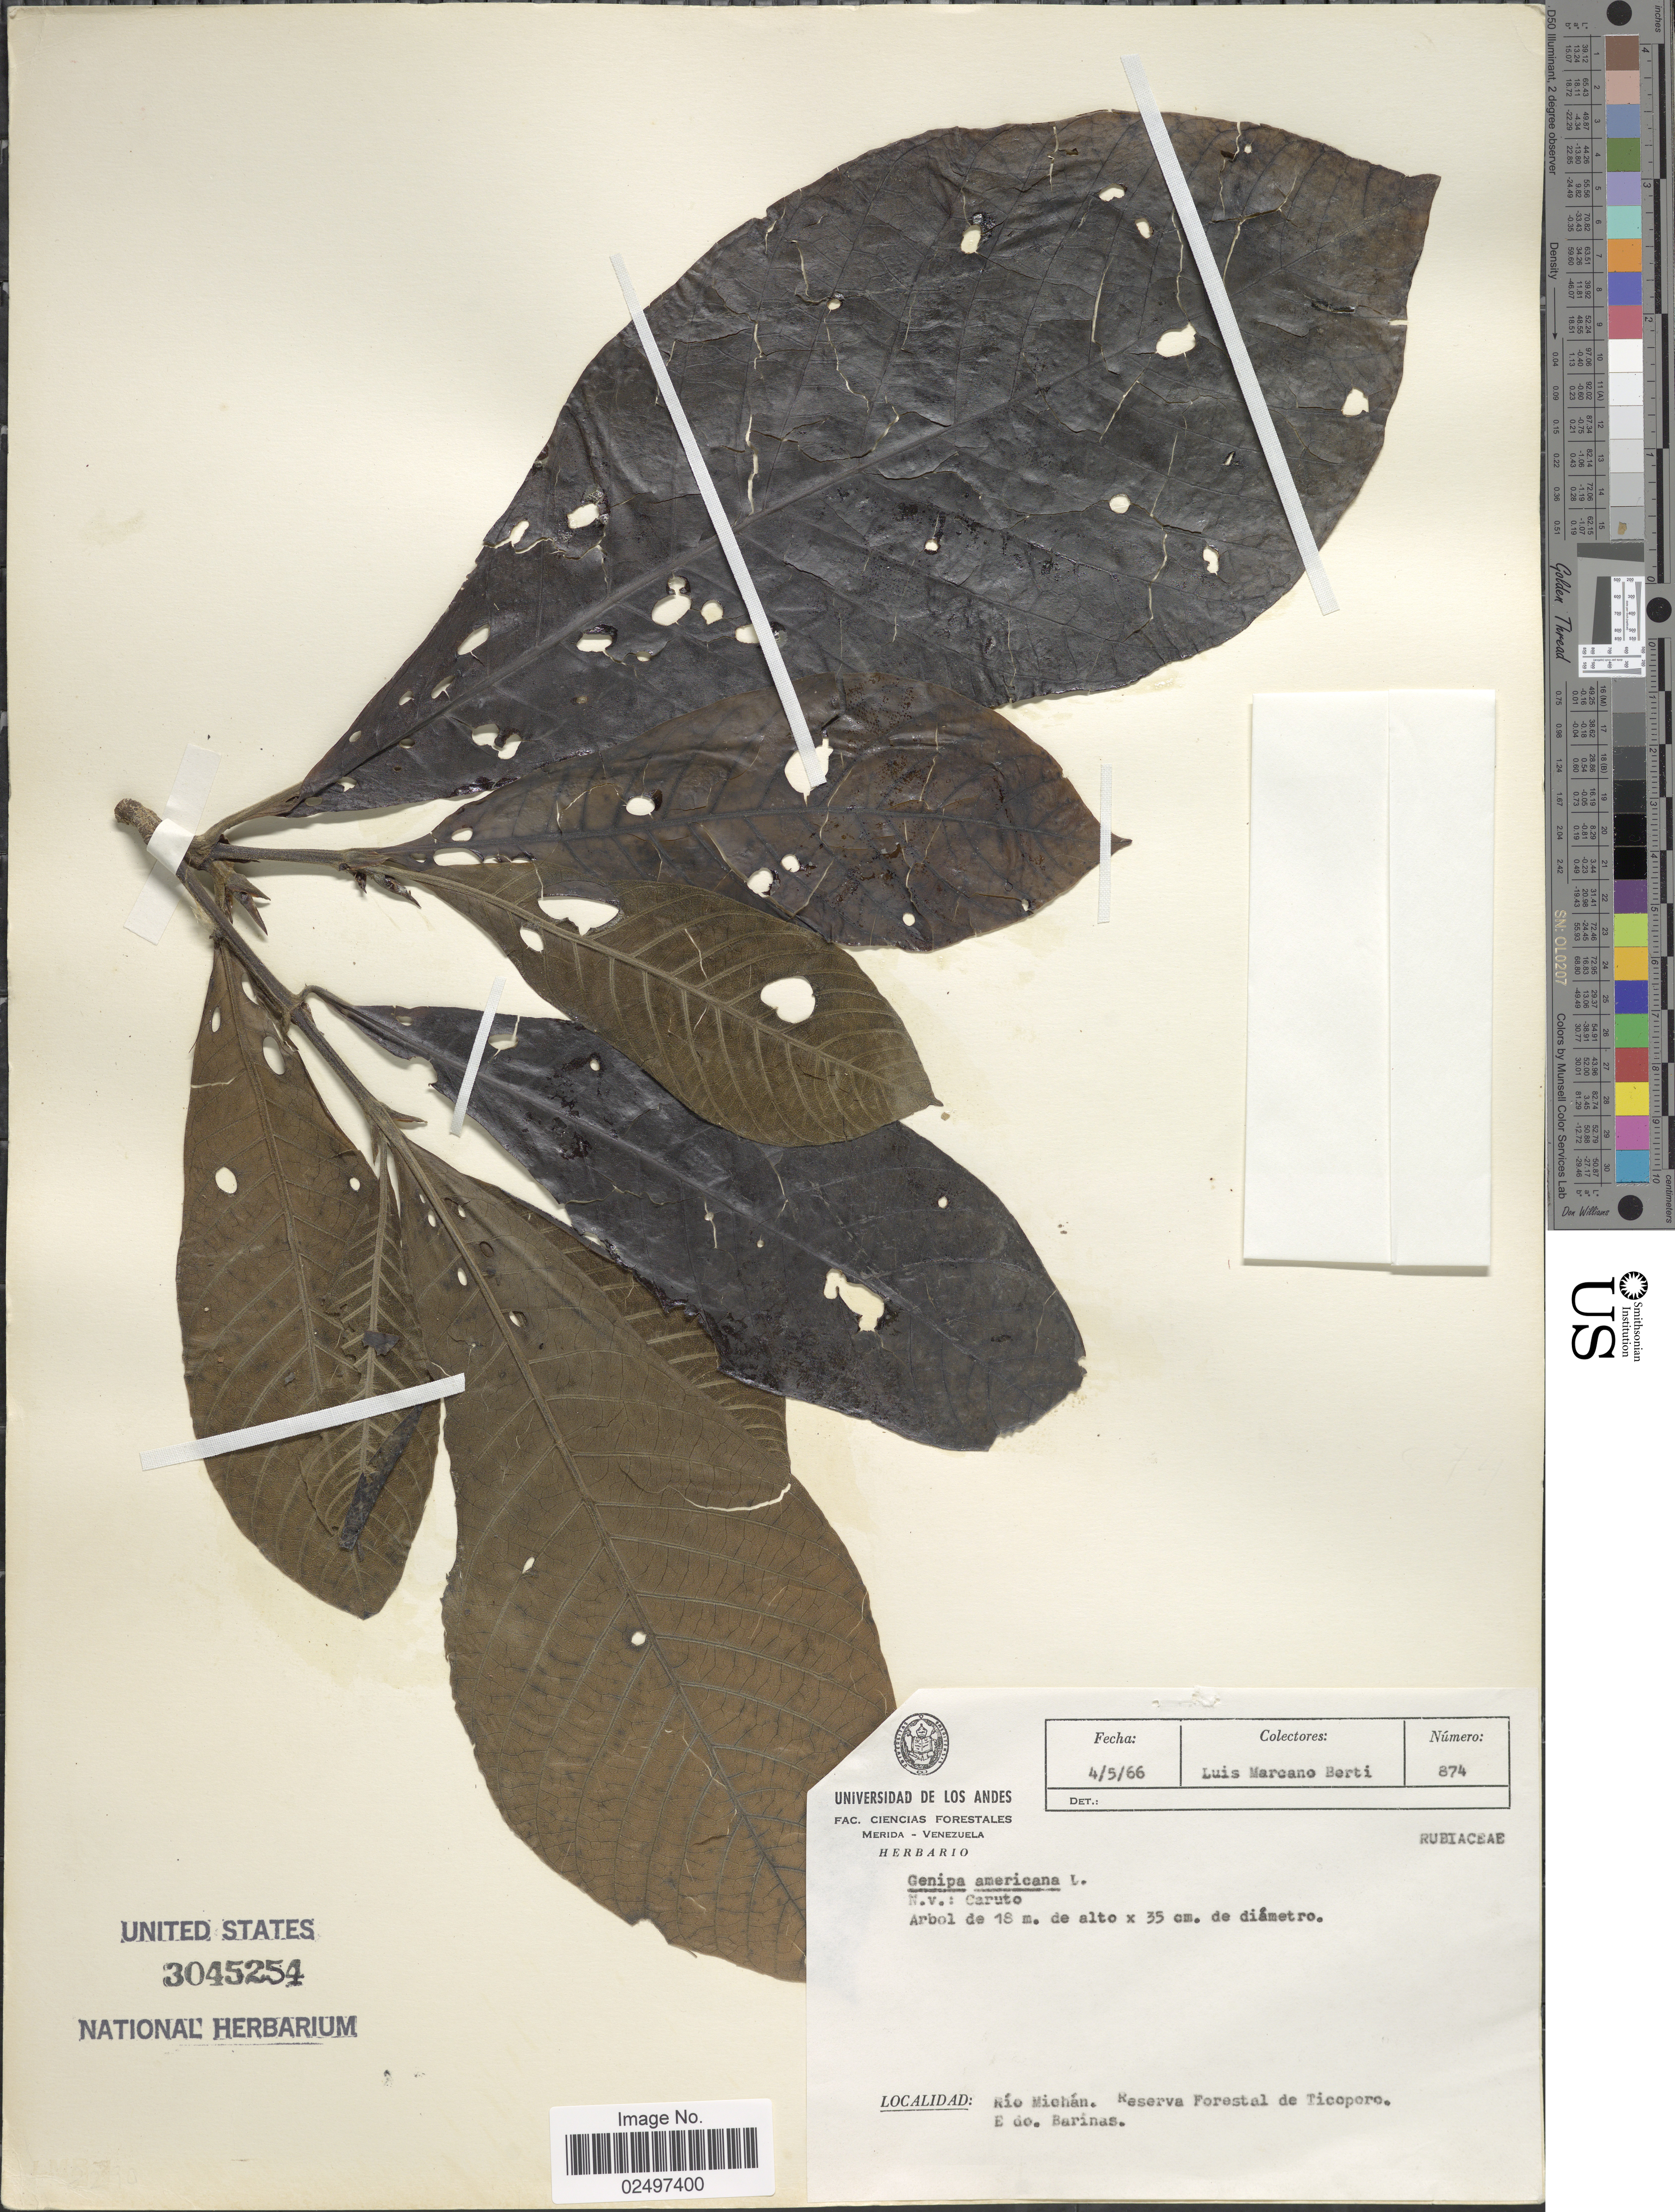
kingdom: Plantae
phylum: Tracheophyta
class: Magnoliopsida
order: Gentianales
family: Rubiaceae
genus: Genipa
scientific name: Genipa americana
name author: L.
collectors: L. Marcano-Berti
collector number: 874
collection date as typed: Transcribed d/m/y: 4/5/66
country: Venezuela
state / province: Barinas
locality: Rio Michan. Reserva Florestal de Ticoporo. Edo. Barinas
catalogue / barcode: US 3045254